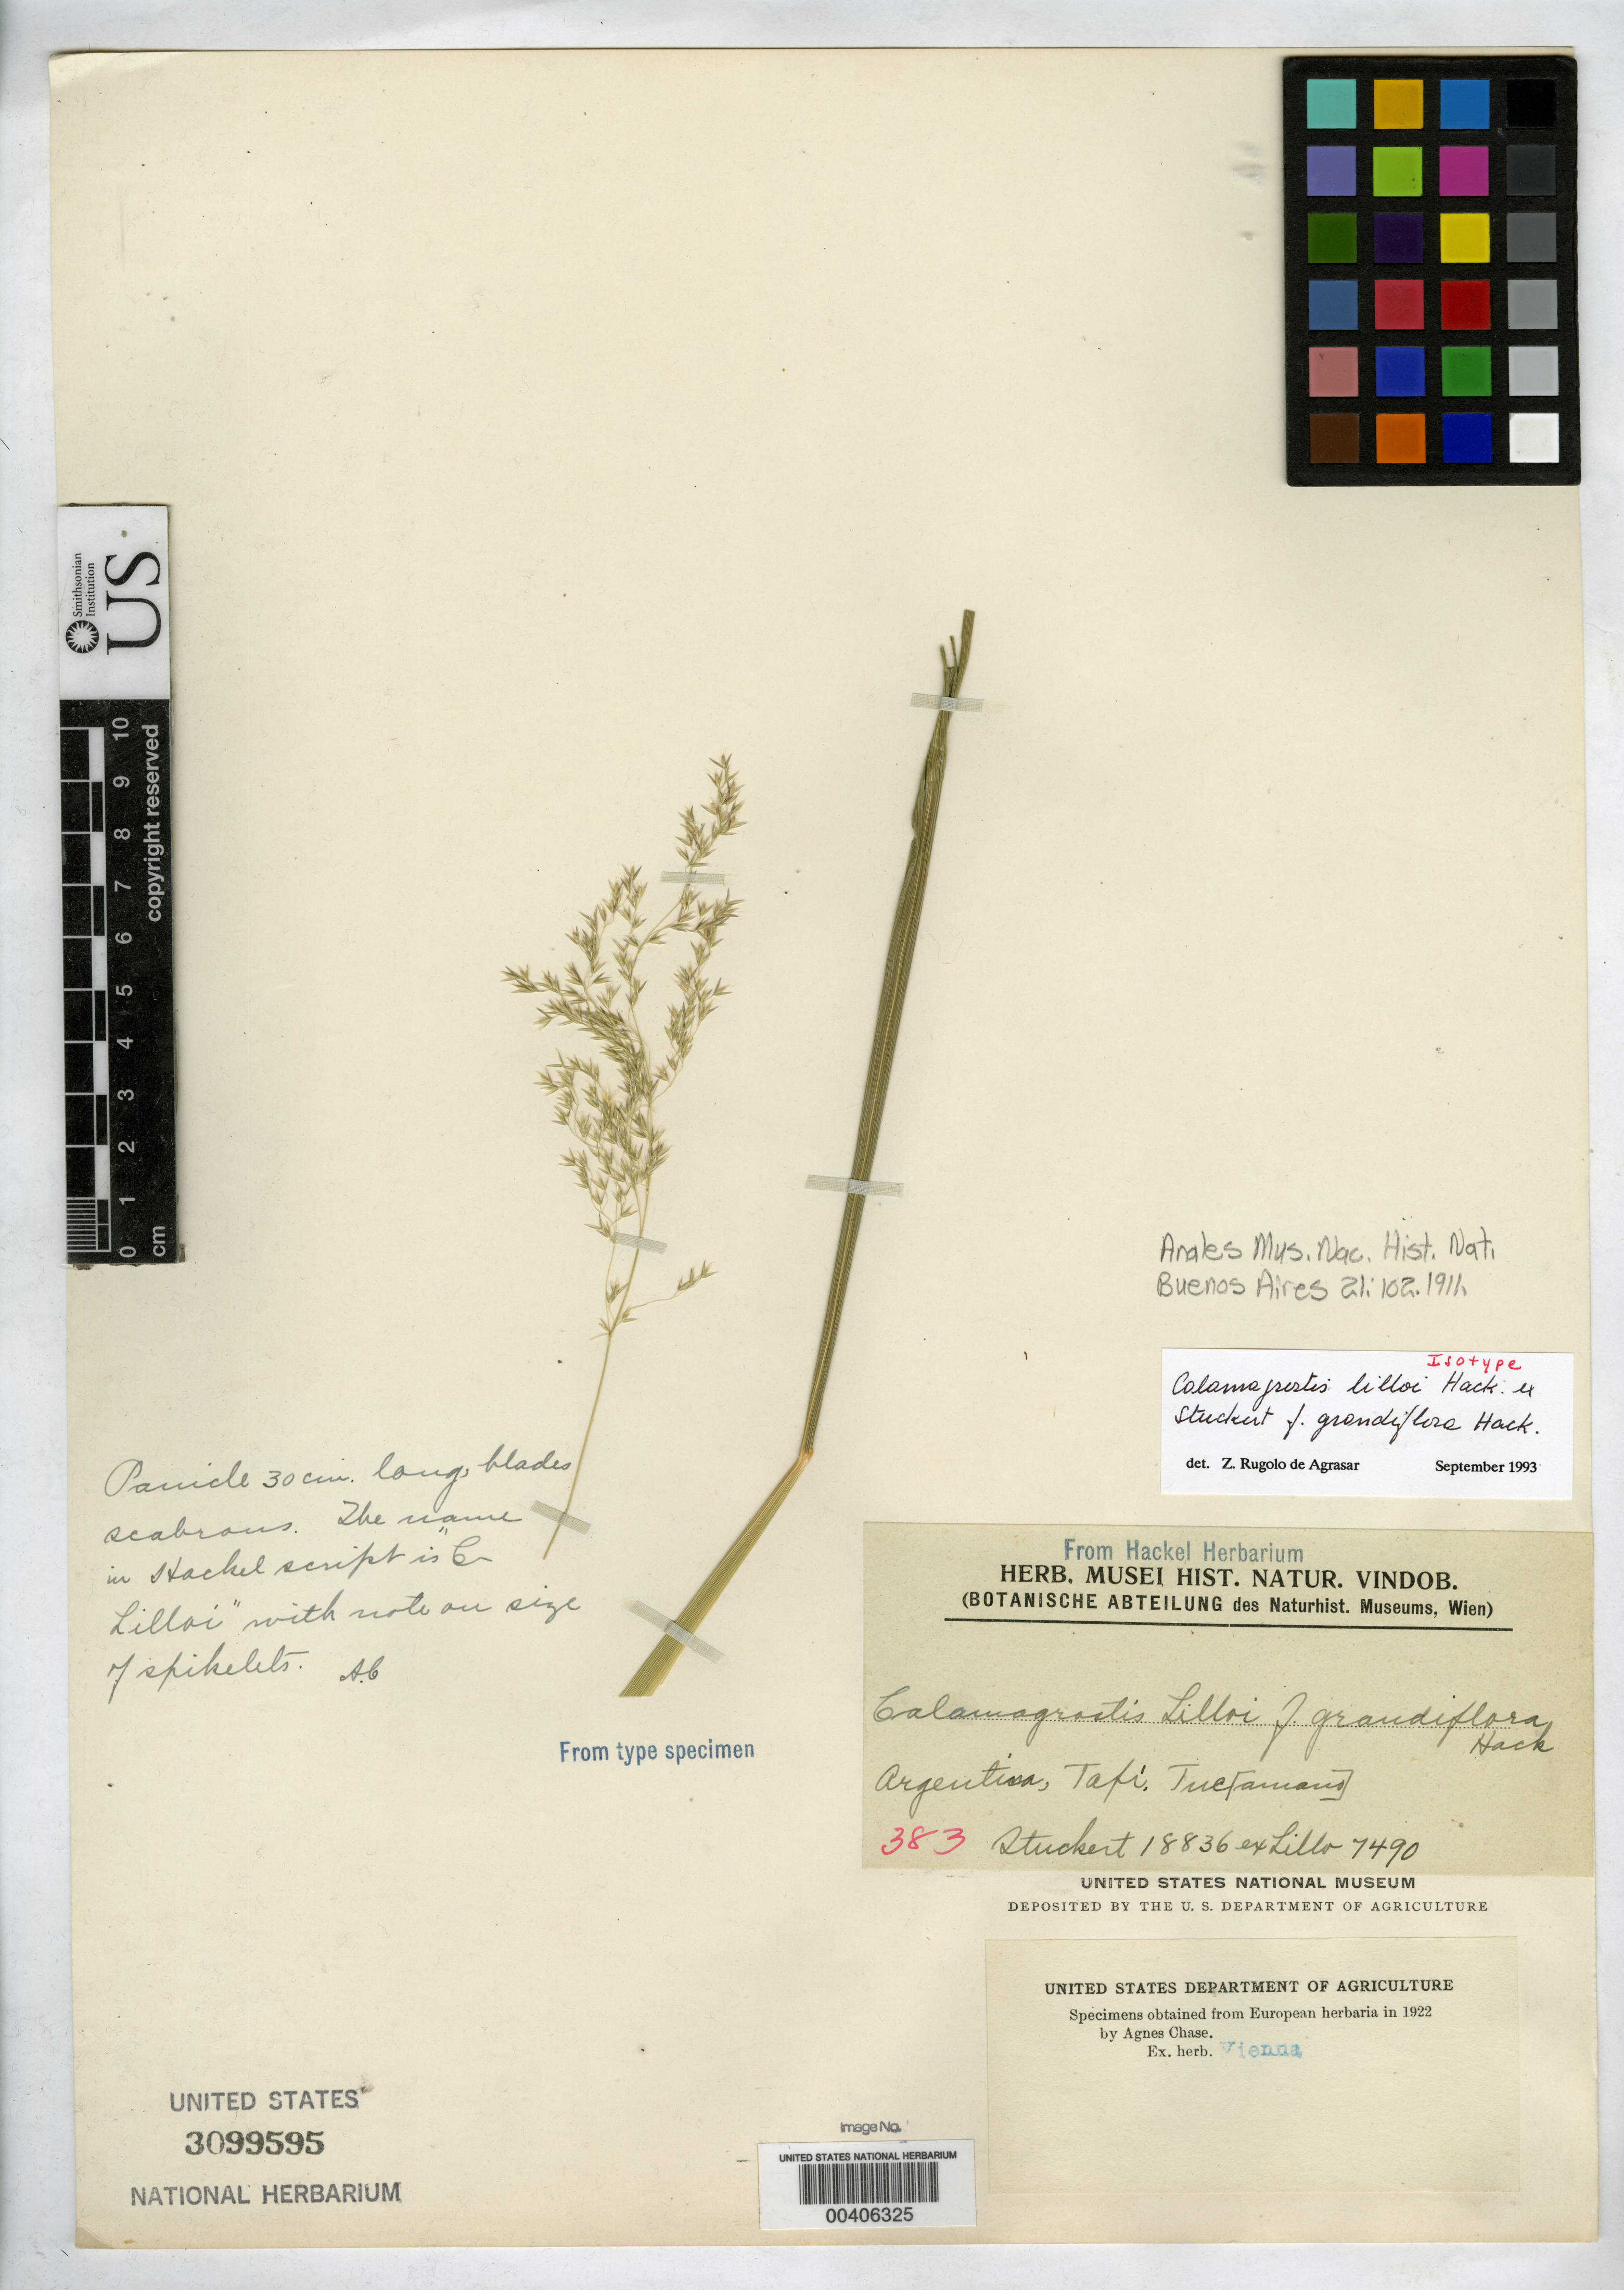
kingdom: Plantae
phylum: Tracheophyta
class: Liliopsida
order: Poales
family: Poaceae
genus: Calamagrostis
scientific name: Calamagrostis lilloi f. grandiflora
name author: Hack.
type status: Isotype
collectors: T. Stuckert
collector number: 18836 (ex Lillo 7490)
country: Argentina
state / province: Tucumán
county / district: Tafí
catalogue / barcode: US 3099595